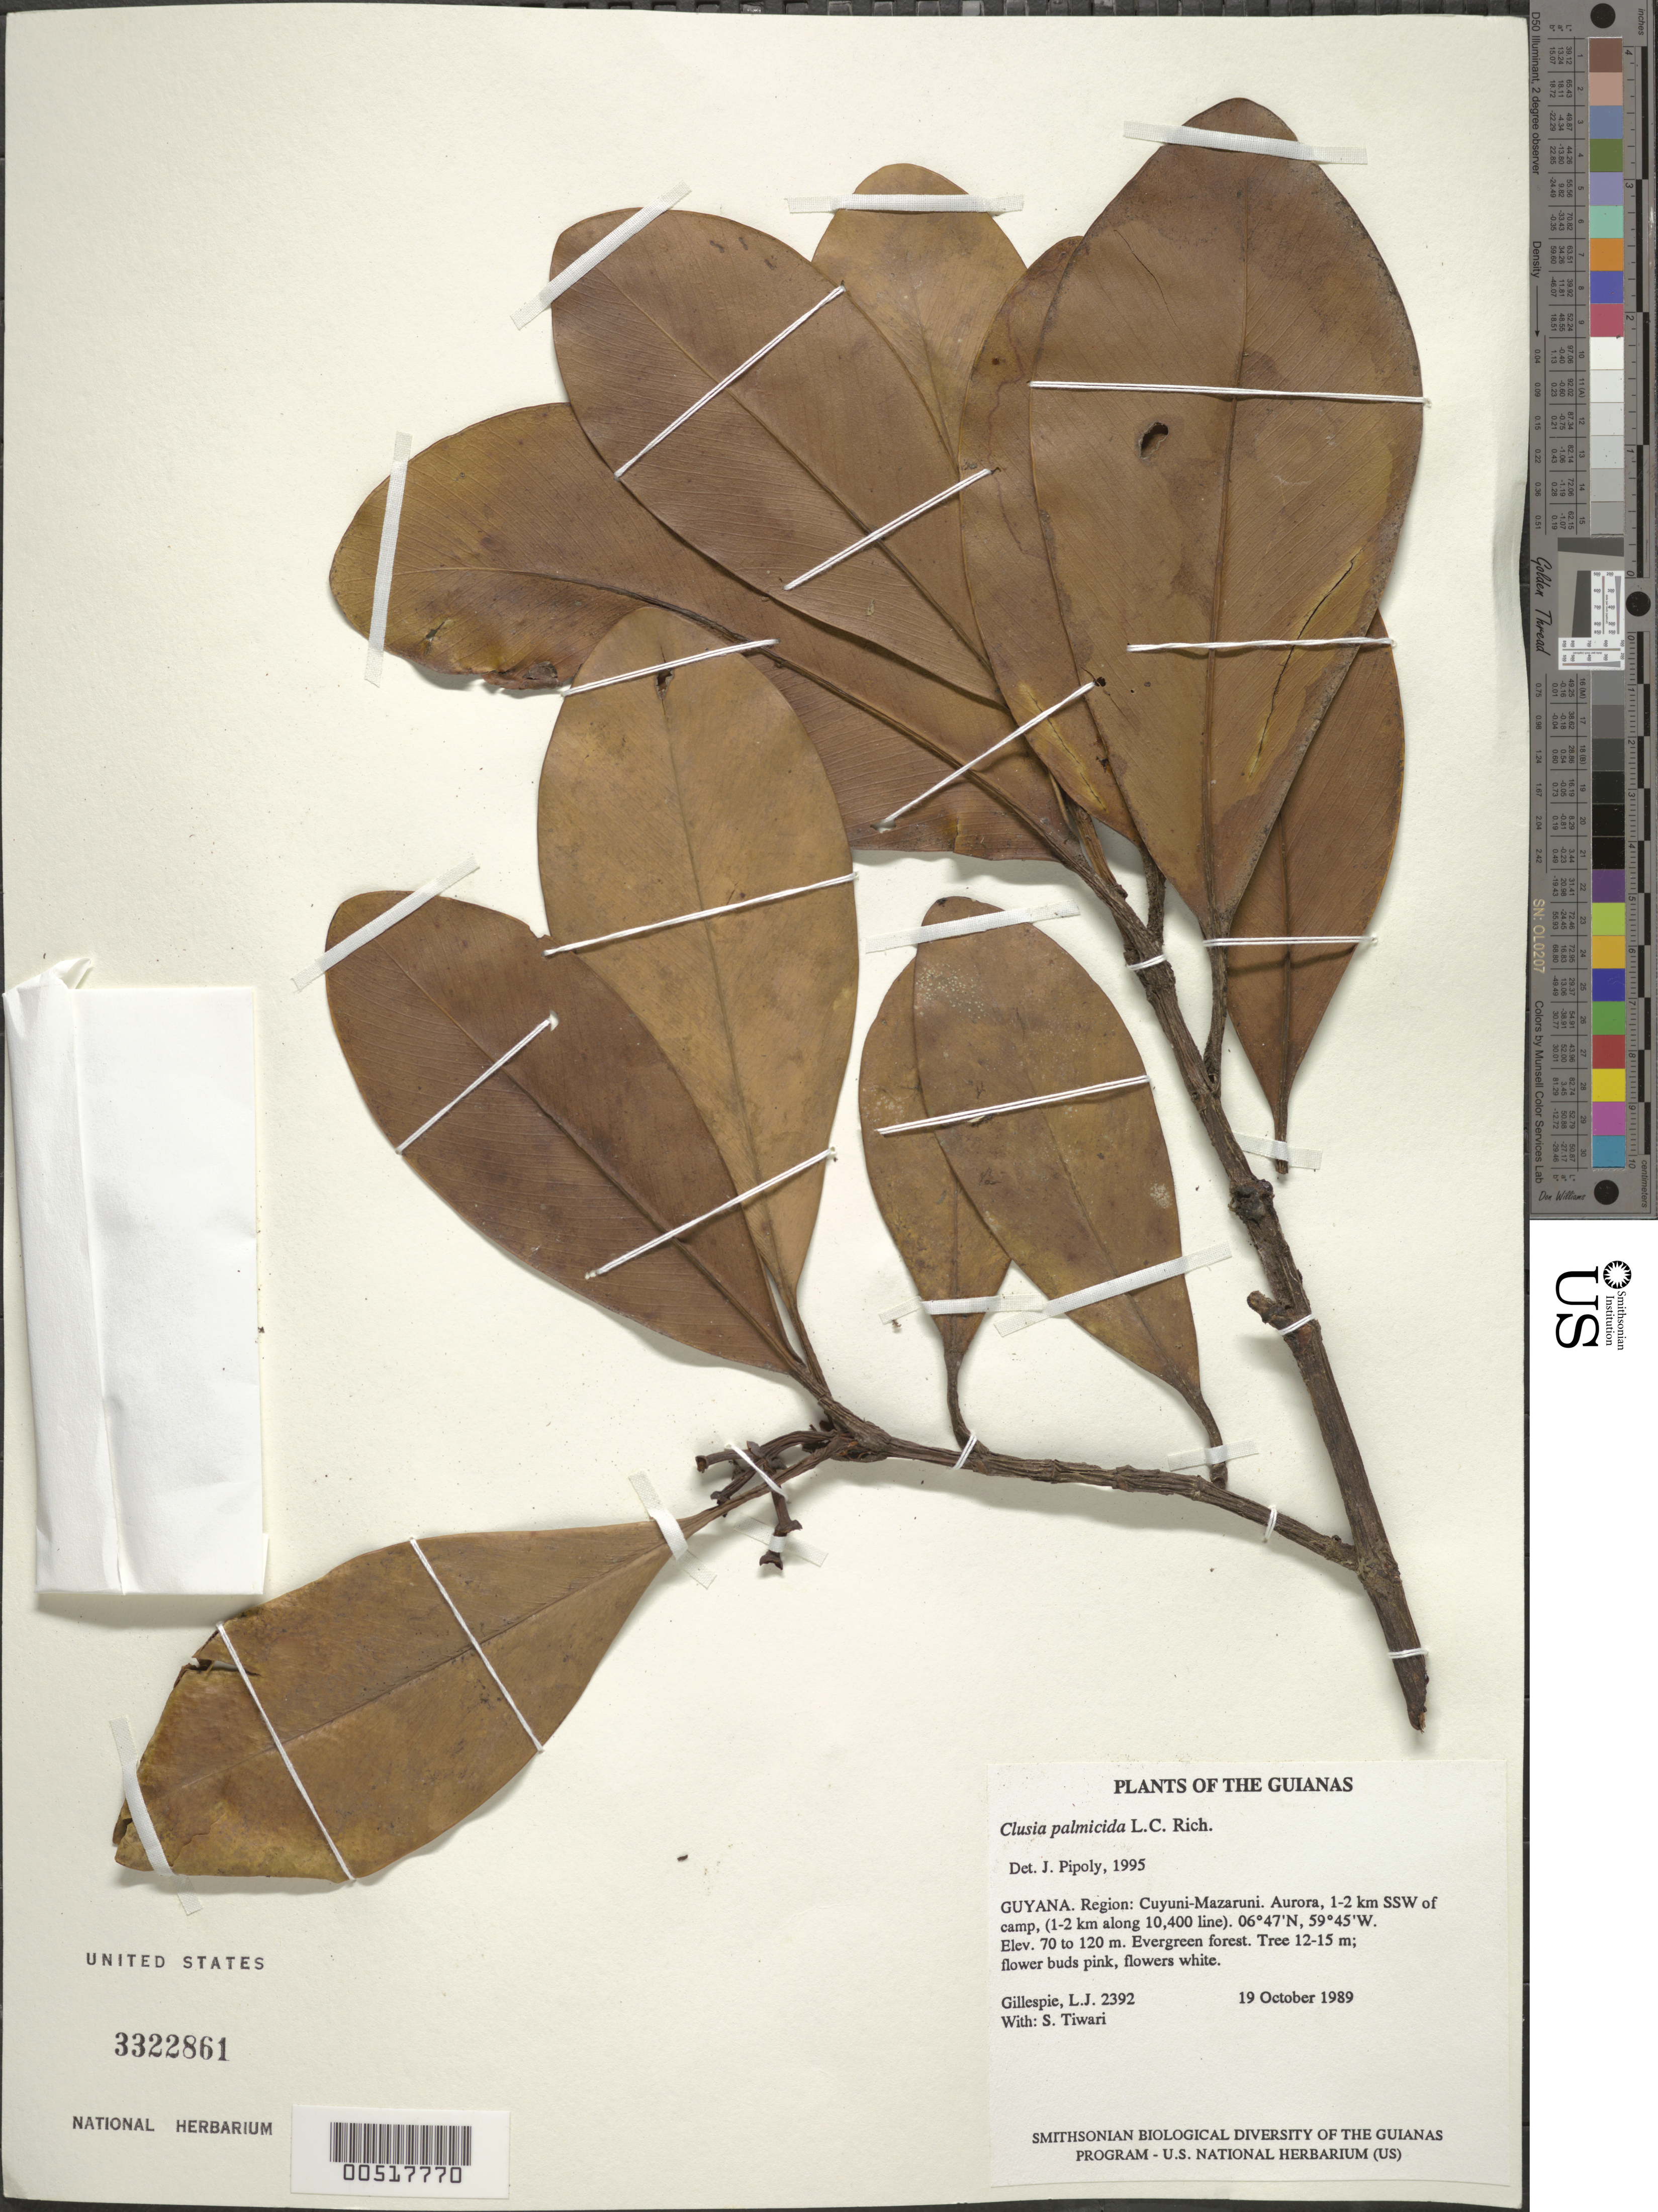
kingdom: Plantae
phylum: Tracheophyta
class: Magnoliopsida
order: Malpighiales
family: Clusiaceae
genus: Clusia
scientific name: Clusia scrobiculata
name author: Benoist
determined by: Pipoly, J. J., III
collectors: L. J. Gillespie & S. Tiwari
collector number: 2392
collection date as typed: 19 October 1989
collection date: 1989-10-19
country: Guyana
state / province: Cuyuni-Mazaruni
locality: Aurora, 1-2 km SSW of camp, (1-2 km along 10,400 line)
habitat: Evergreen forest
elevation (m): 70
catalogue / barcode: US 3322861